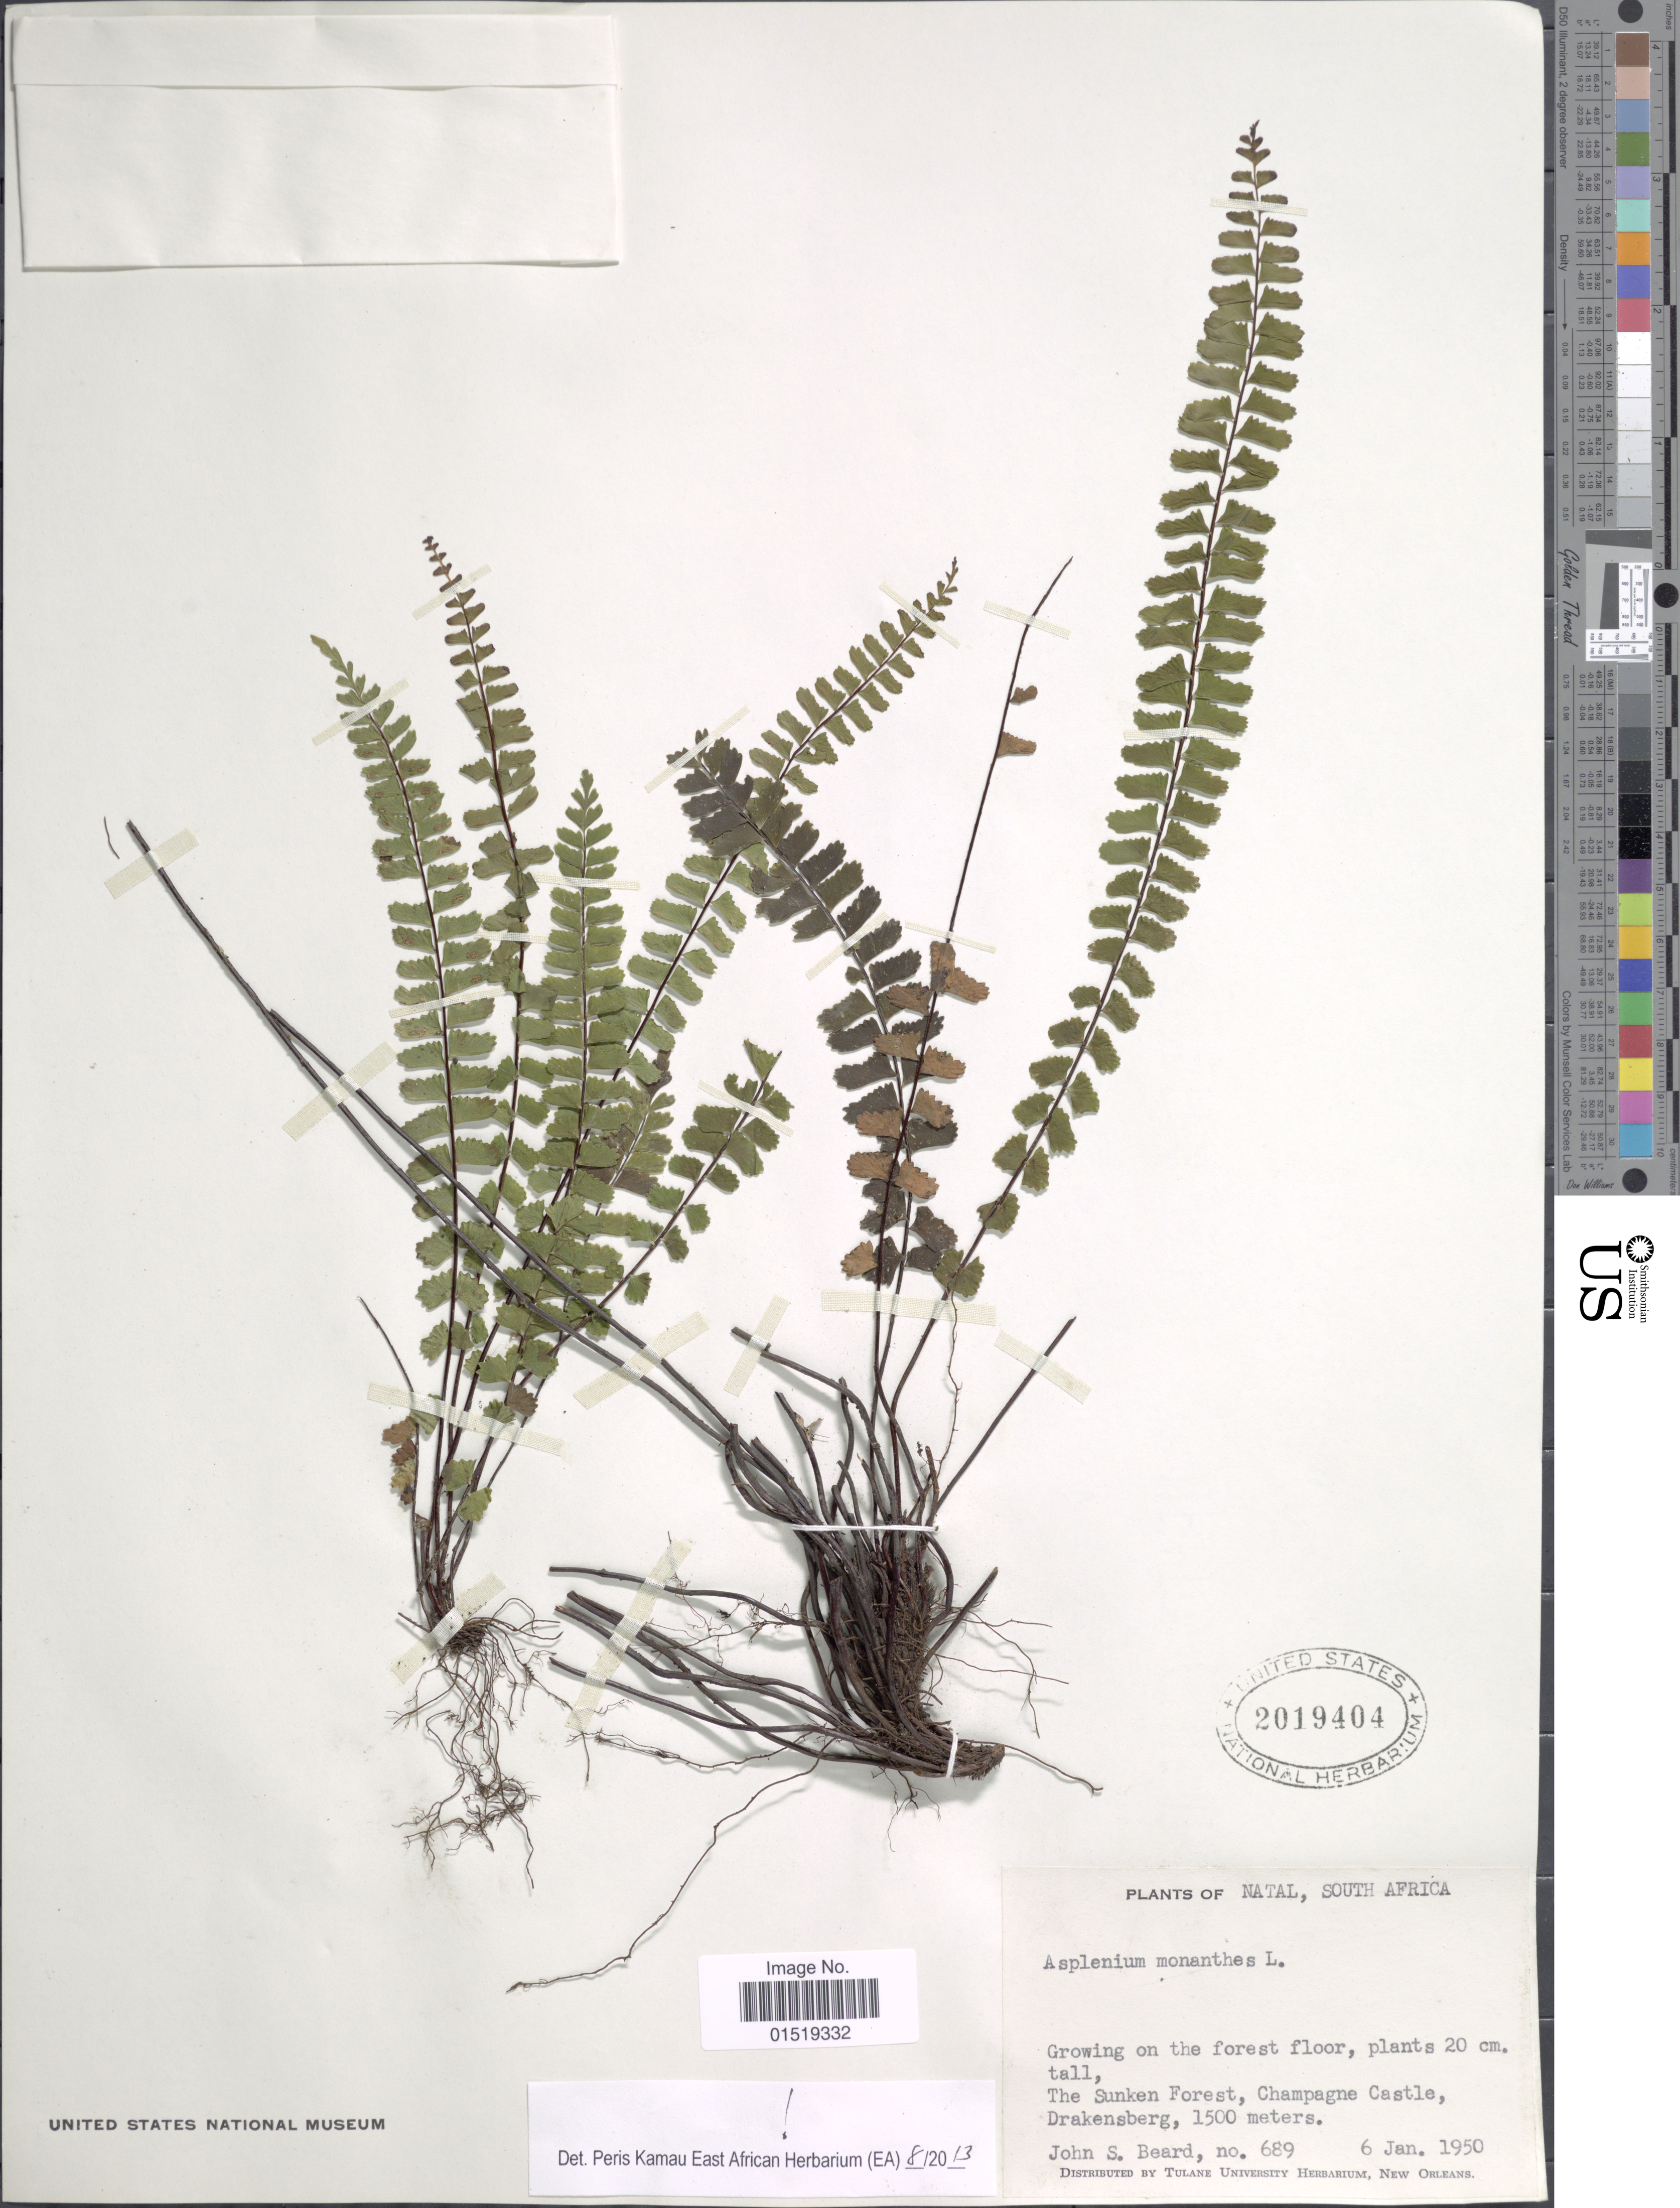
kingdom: Plantae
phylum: Tracheophyta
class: Polypodiopsida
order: Polypodiales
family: Aspleniaceae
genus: Asplenium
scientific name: Asplenium monanthes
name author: L.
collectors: J. Beard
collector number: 689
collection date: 1950-01-06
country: South Africa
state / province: KwaZulu-Natal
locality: Natal, South Africa. The Sunken Forest, Champagne Castle, Drakensberg.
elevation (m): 1500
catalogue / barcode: US 2019404